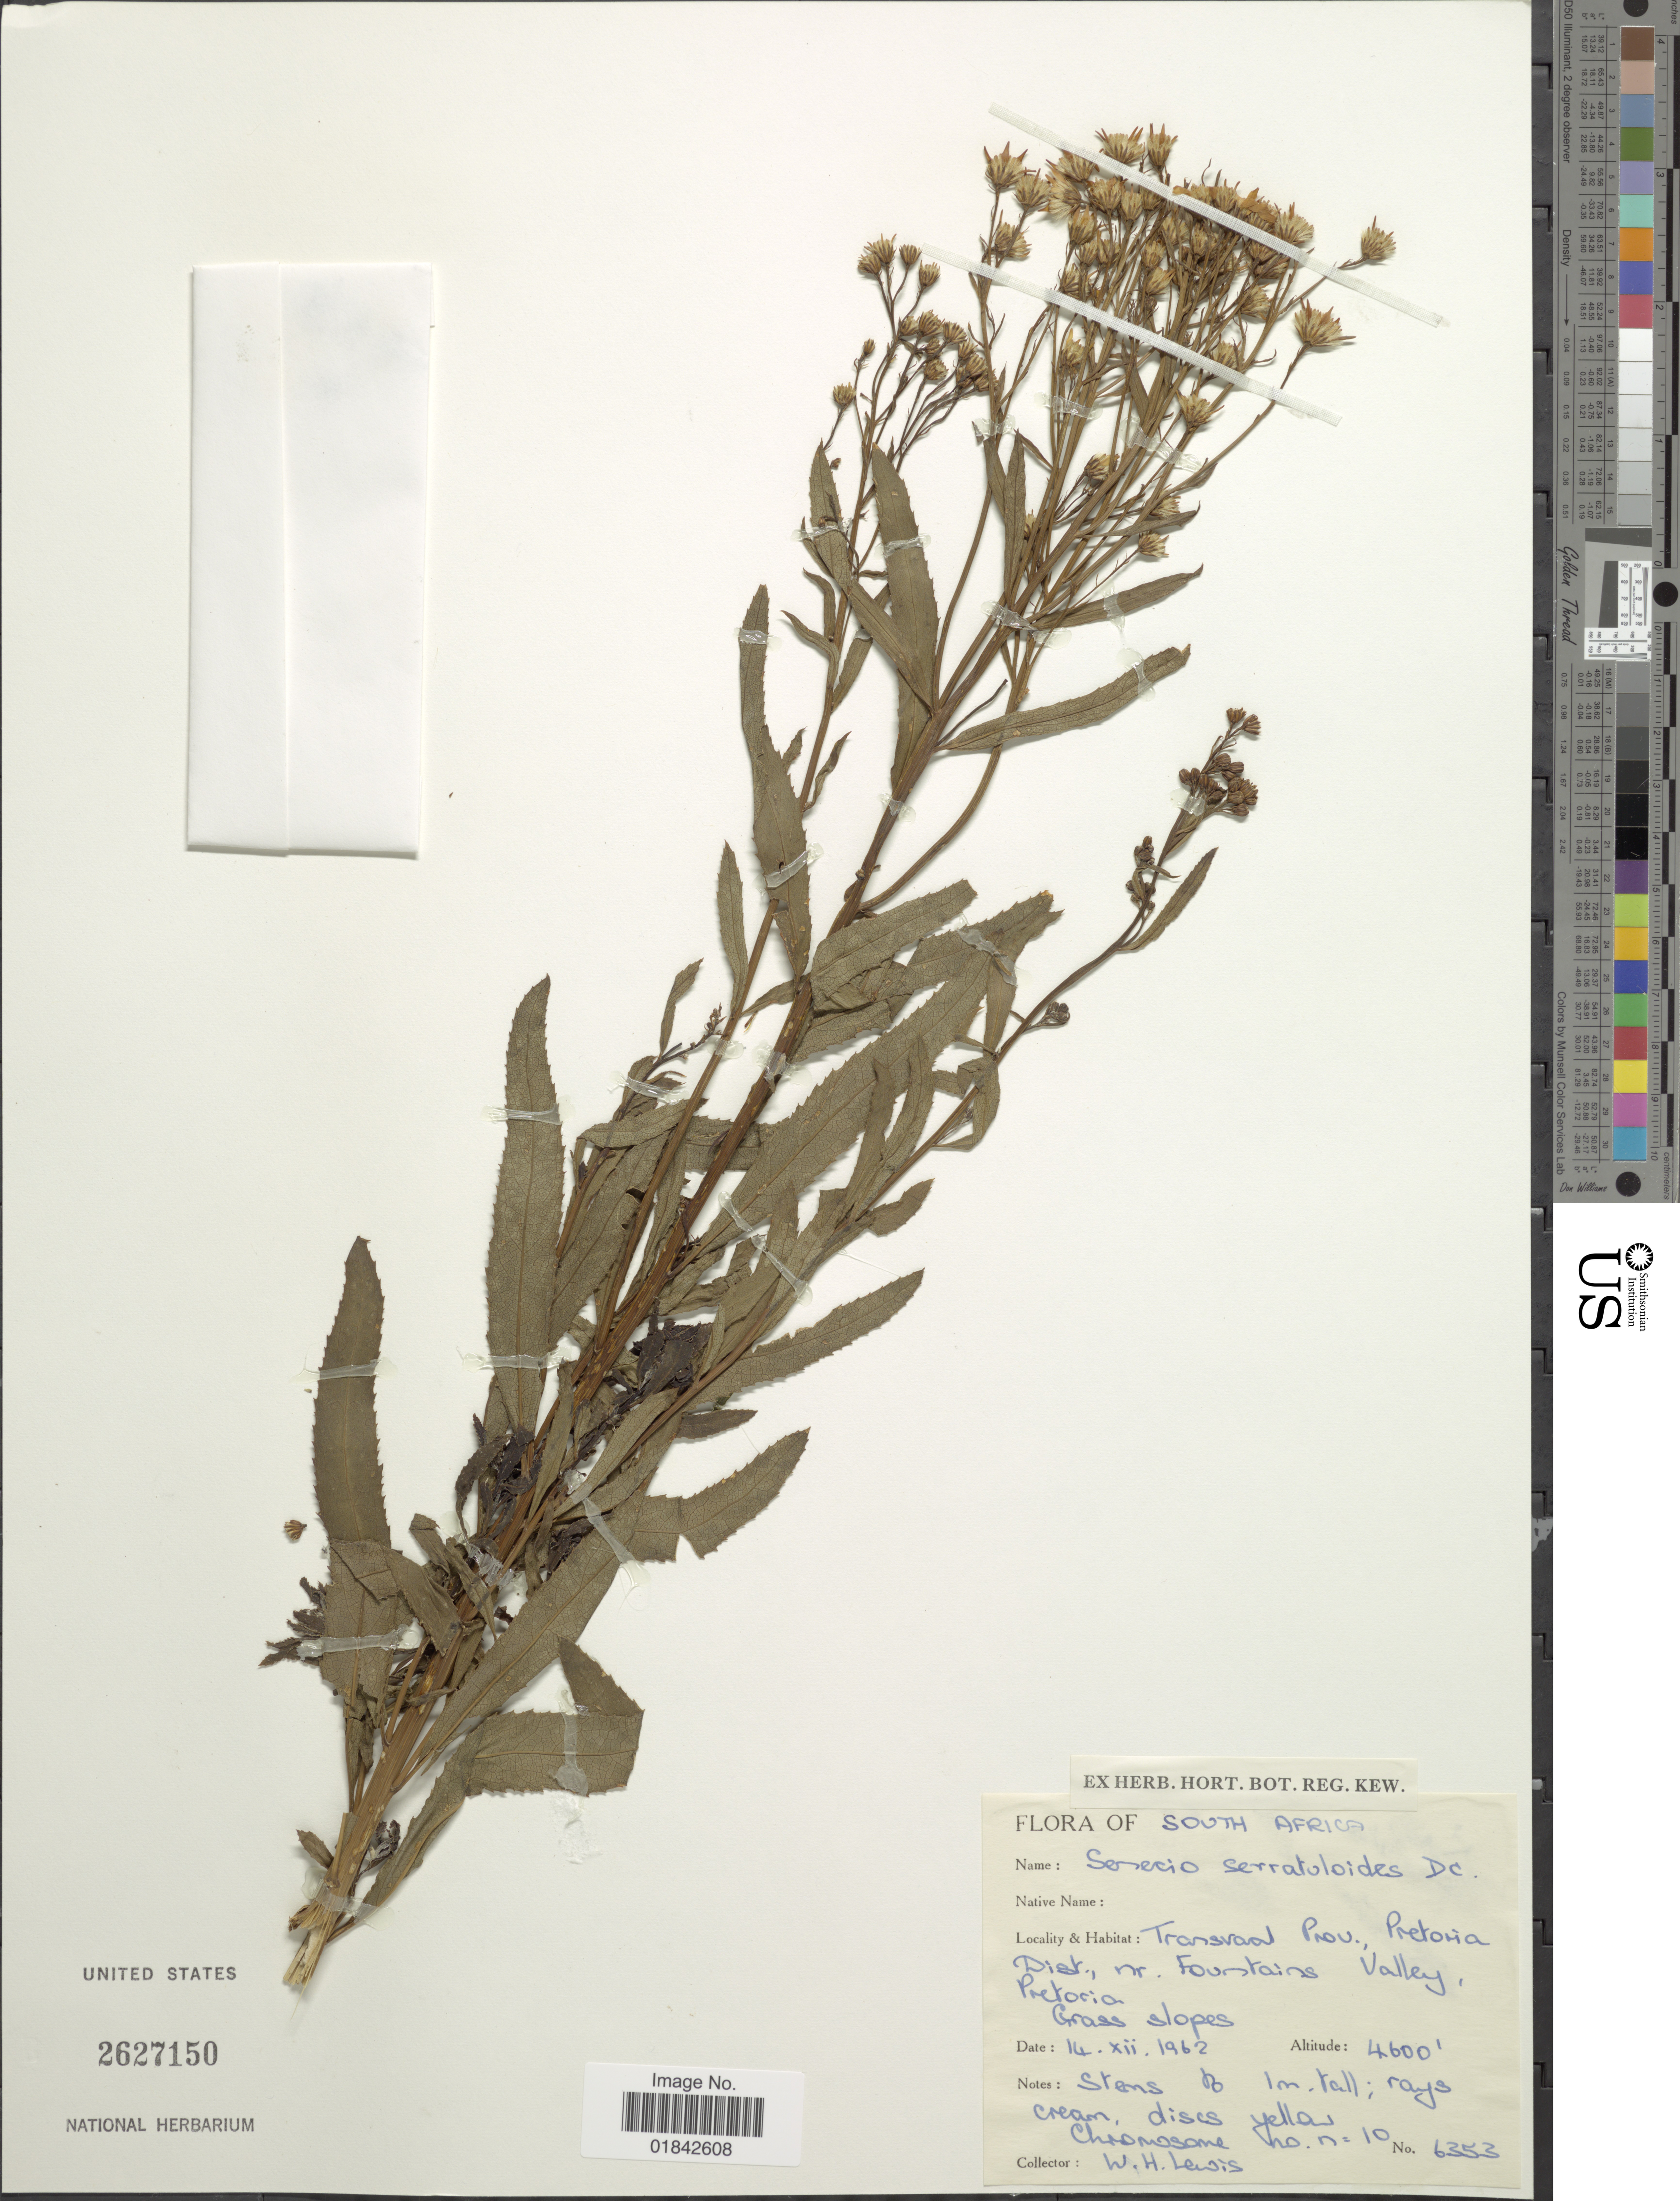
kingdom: Plantae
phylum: Tracheophyta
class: Magnoliopsida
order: Asterales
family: Asteraceae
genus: Senecio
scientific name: Senecio serratuloides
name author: DC.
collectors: W. H. Lewis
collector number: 5353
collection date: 1962-12-14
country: South Africa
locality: Transvaal Prov. Pretona Dist., nr. Fountains Valley, Pretoria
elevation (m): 1402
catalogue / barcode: US 2627150